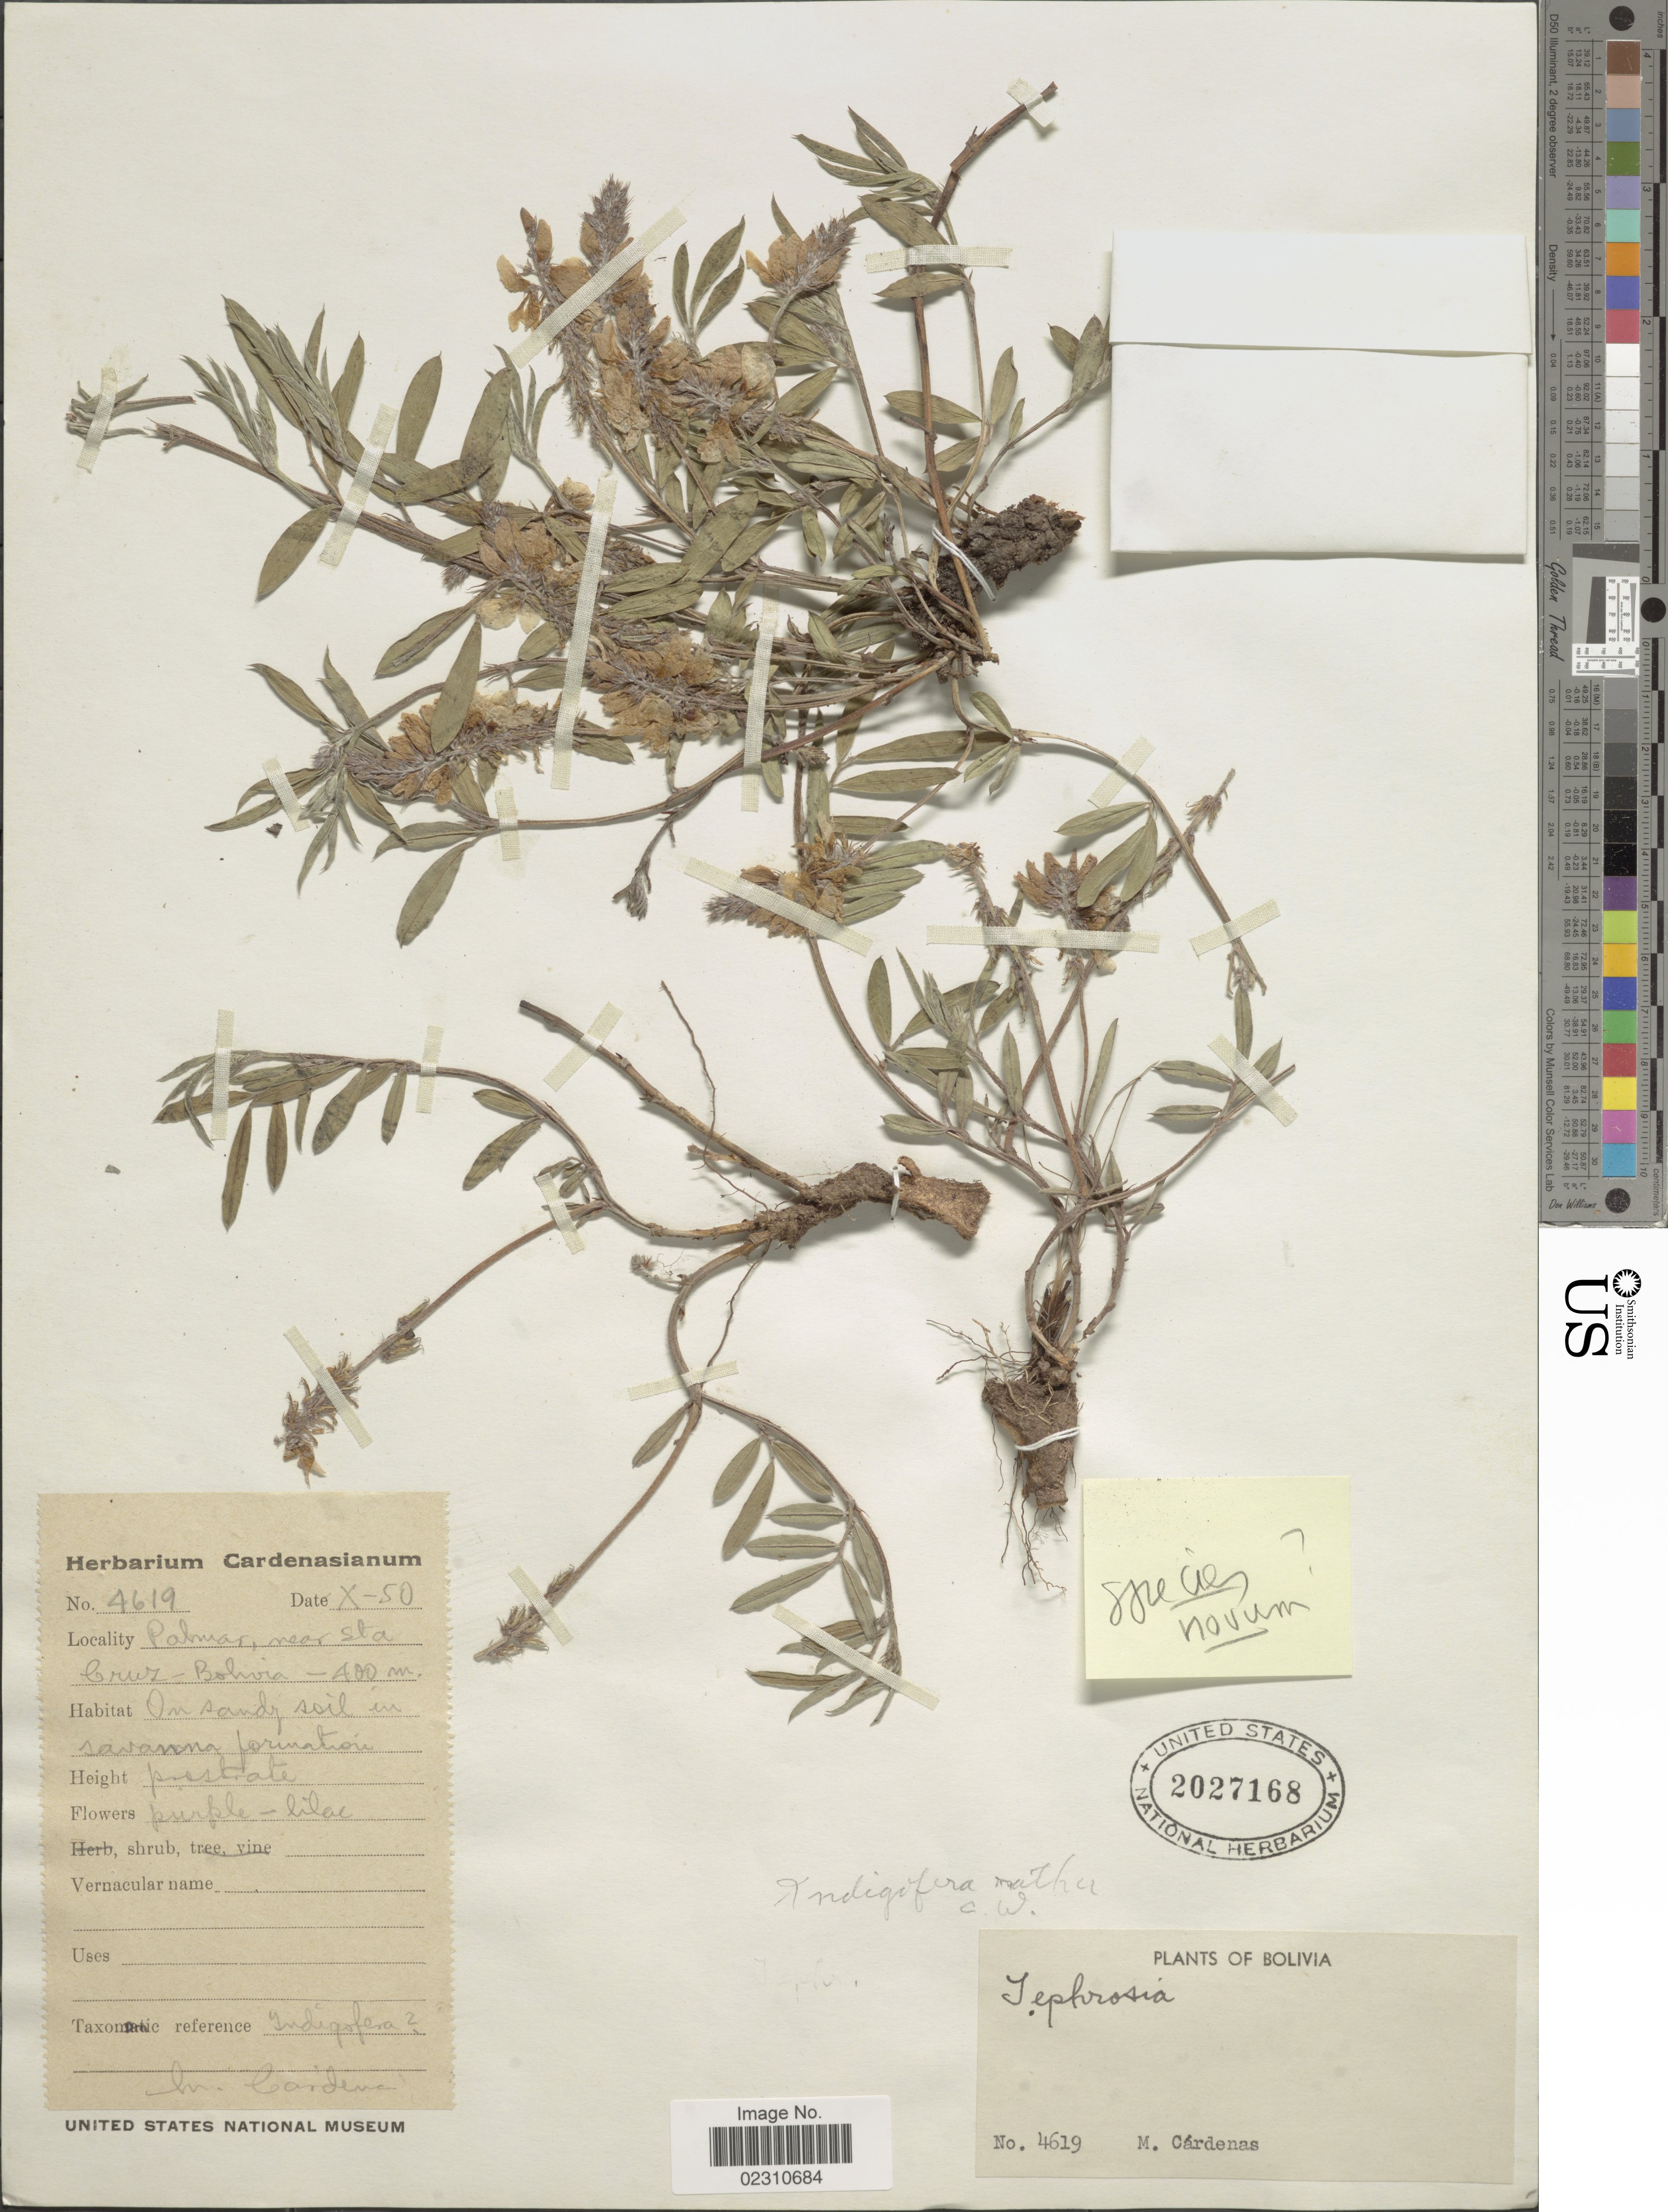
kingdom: Plantae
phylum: Tracheophyta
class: Magnoliopsida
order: Fabales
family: Fabaceae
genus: Indigofera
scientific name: Indigofera sp.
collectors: M. Cárdenas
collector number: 4619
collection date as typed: Transcribed d/m/y: /10/50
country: Bolivia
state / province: Santa Cruz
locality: Palmar, near Sta. Cruz. Bolivia.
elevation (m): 400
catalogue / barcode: US 2027168